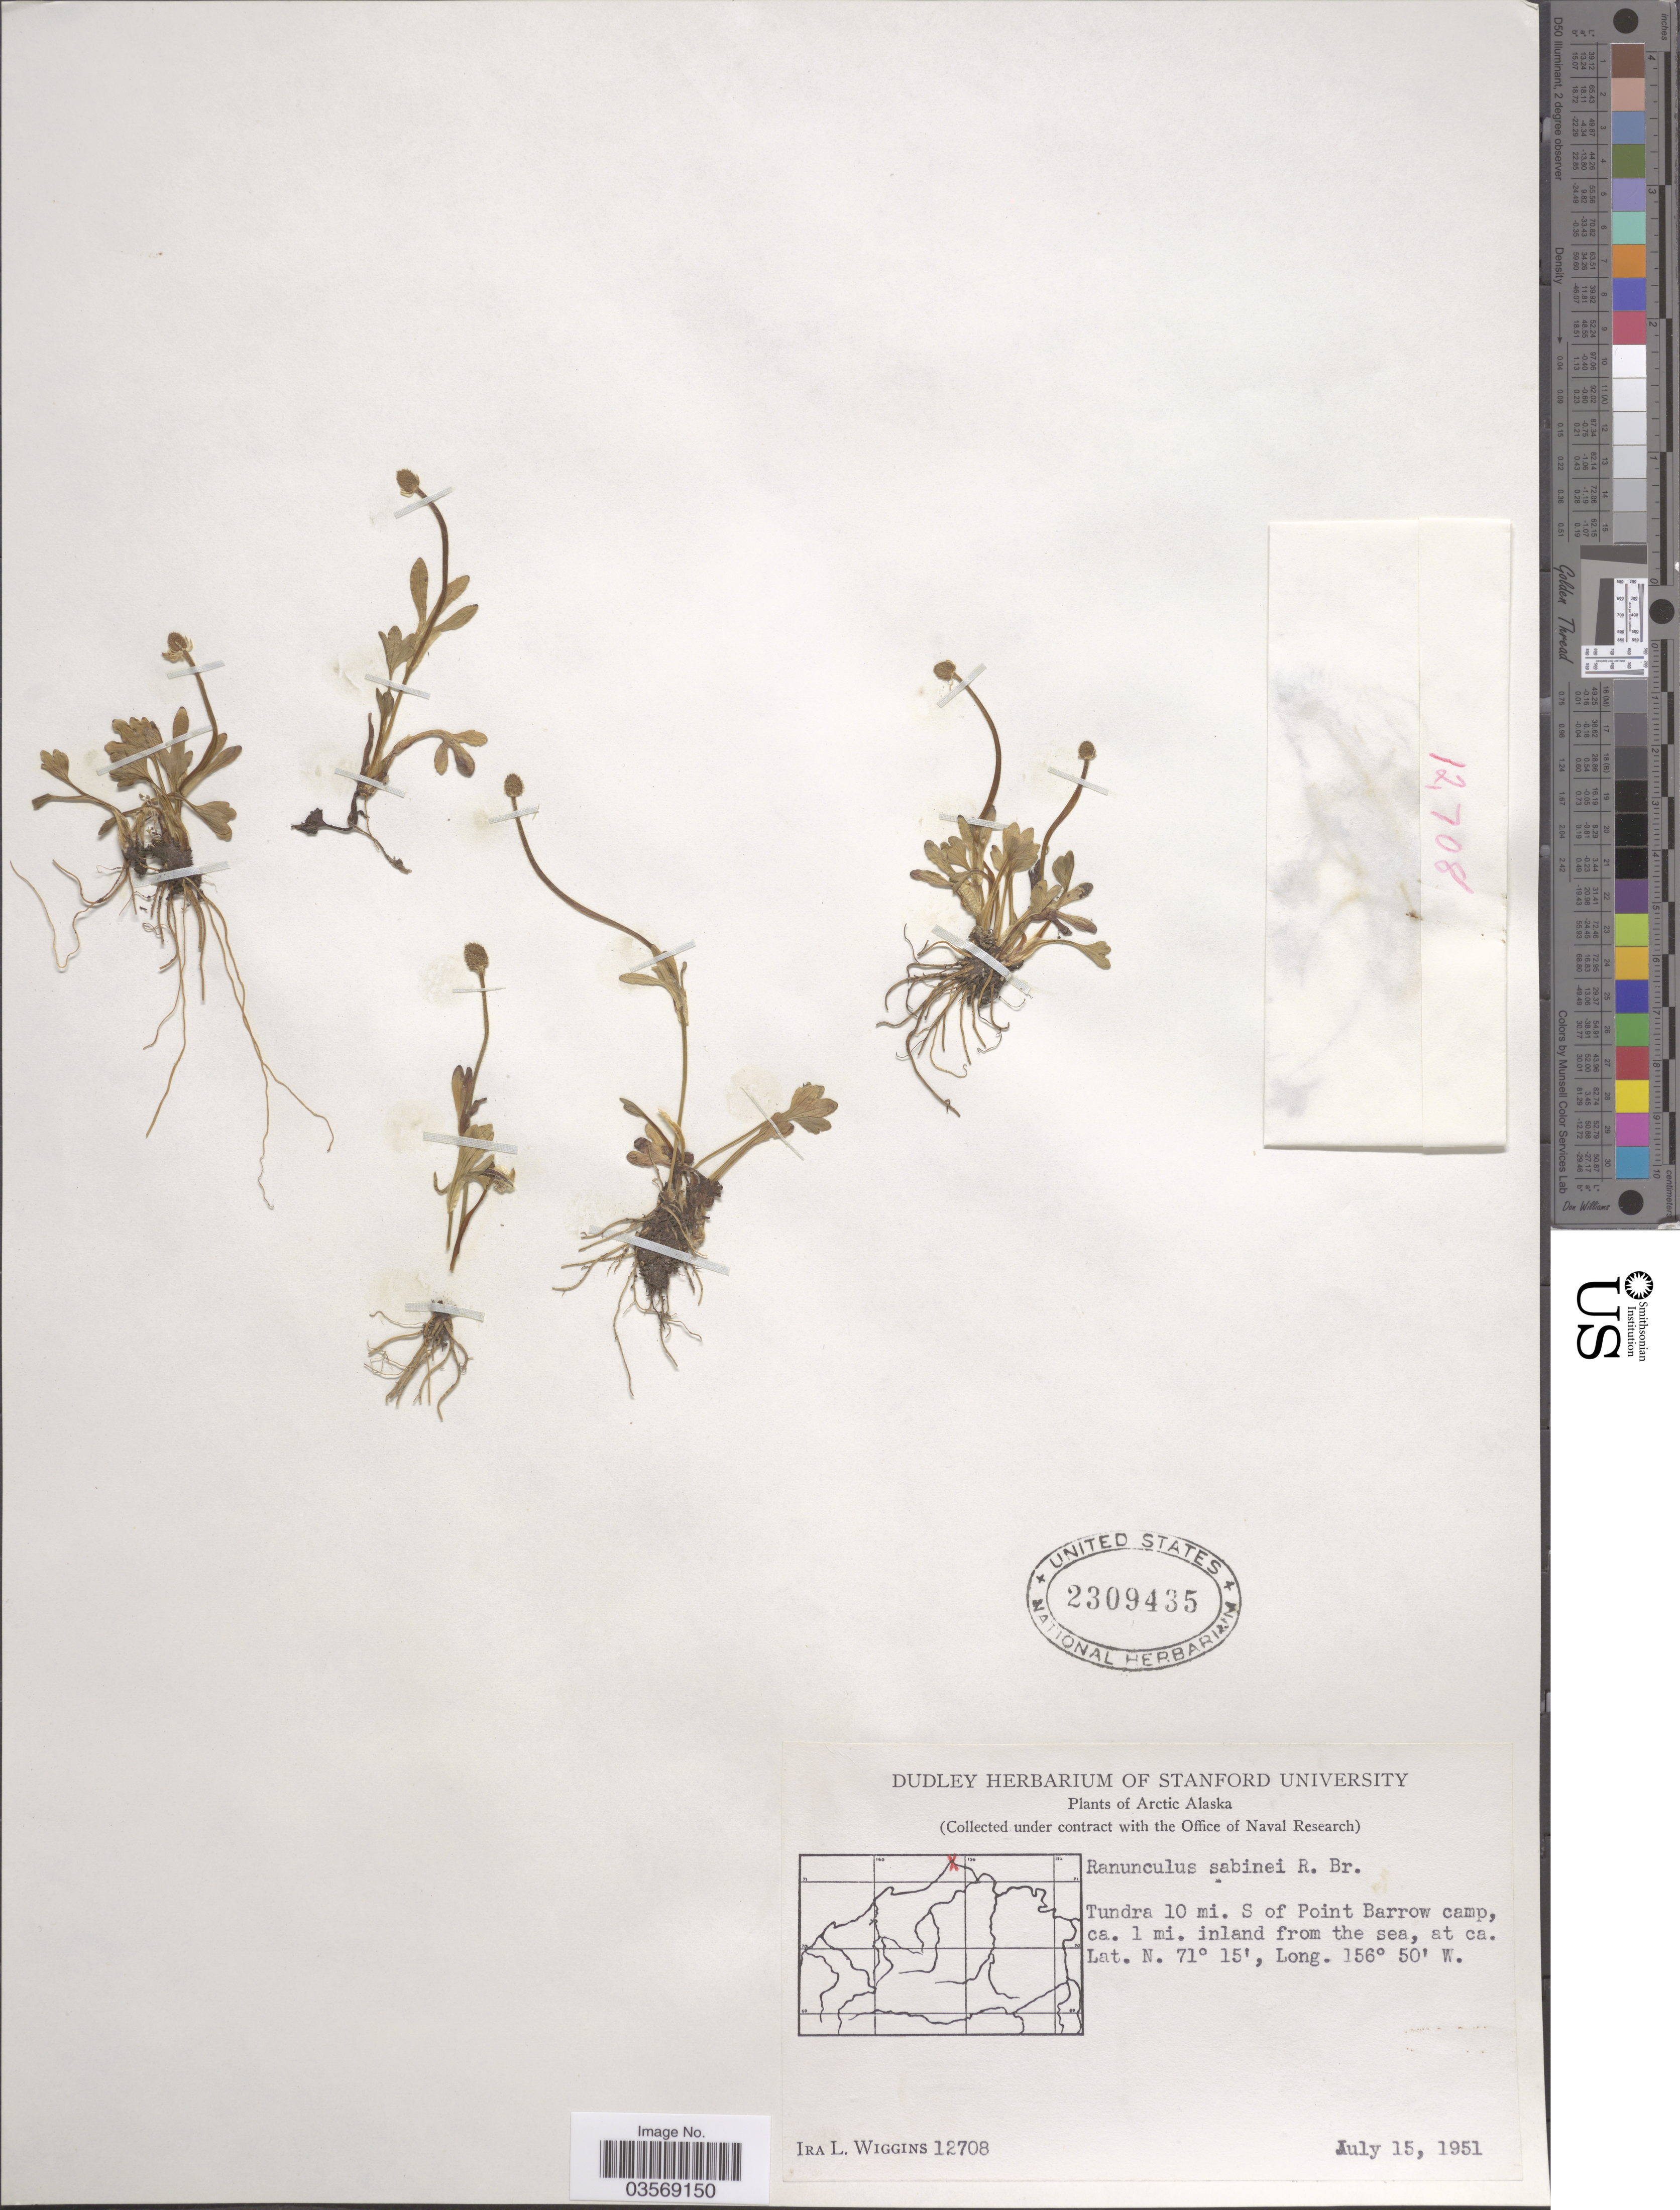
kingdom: Plantae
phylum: Tracheophyta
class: Magnoliopsida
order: Ranunculales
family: Ranunculaceae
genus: Ranunculus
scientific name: Ranunculus sabinei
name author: R. Br.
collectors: I. L. Wiggins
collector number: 12708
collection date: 1951-07-15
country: United States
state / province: Alaska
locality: Arctic Alaska. 10 mi. S of Point Barrow camp, ca. 1 mi. inland from the sea.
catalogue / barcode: US 2309435